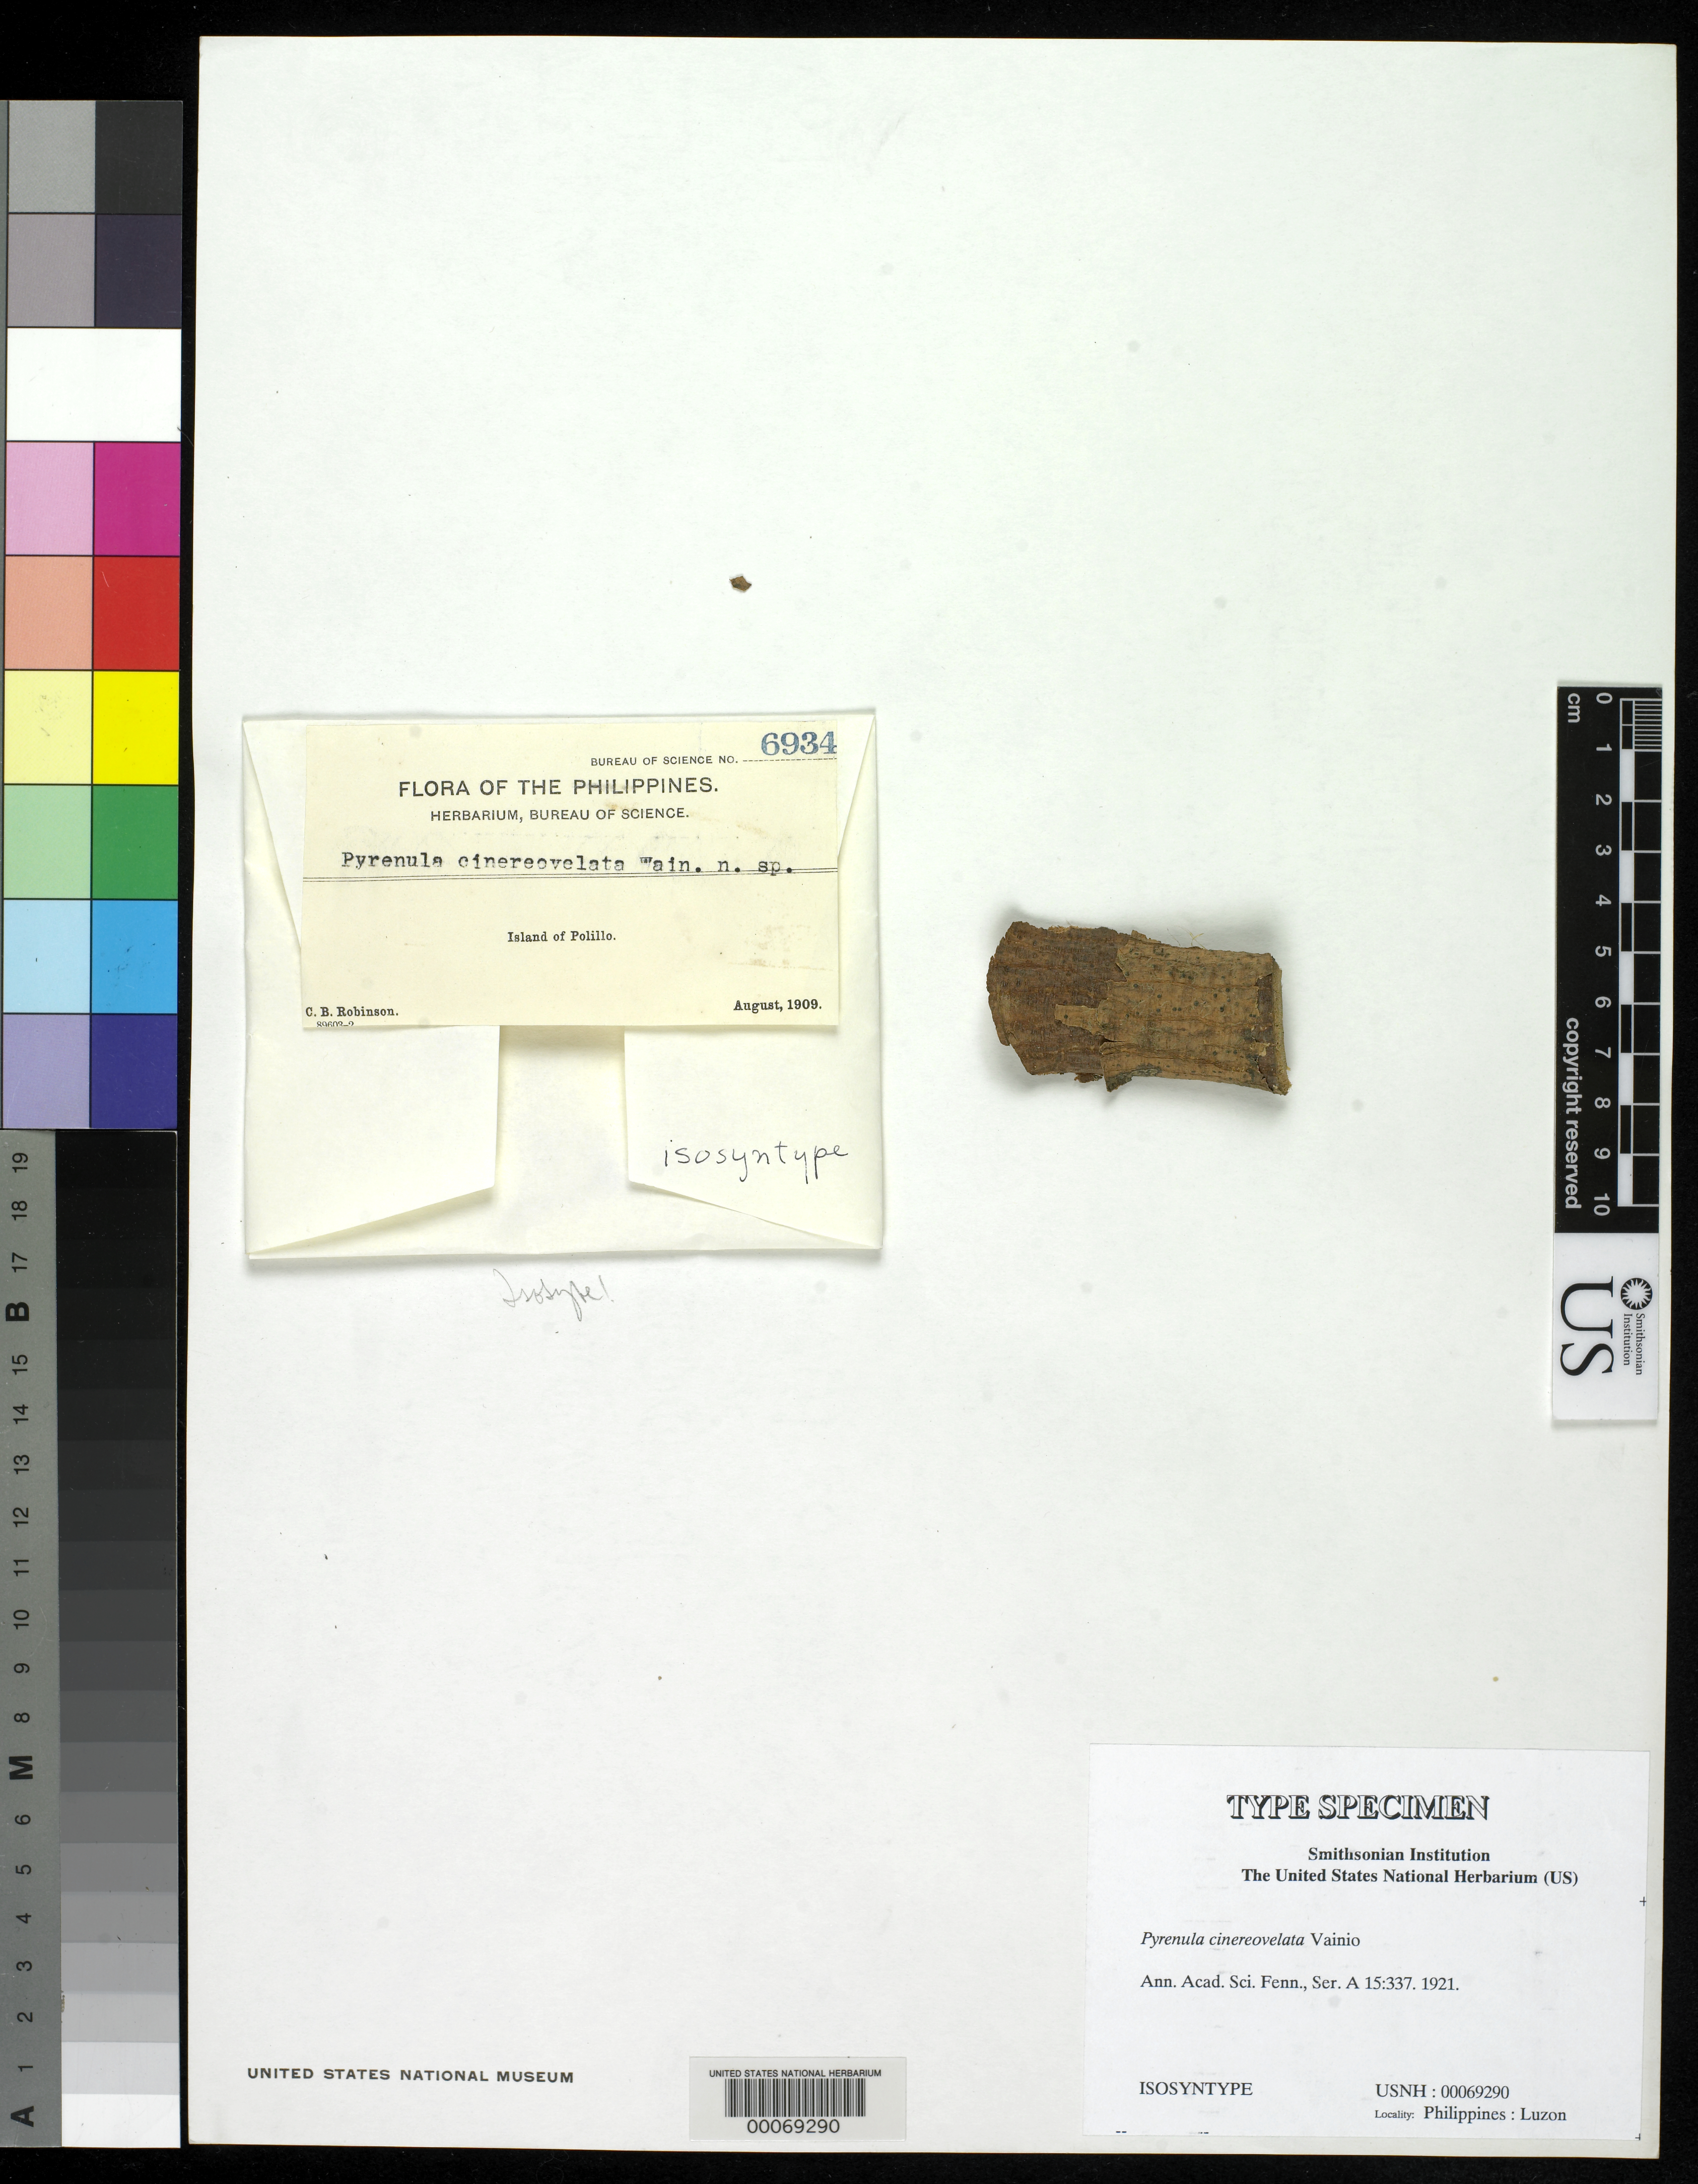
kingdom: Fungi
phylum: Ascomycota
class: Eurotiomycetes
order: Pyrenulales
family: Pyrenulaceae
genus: Pyrenula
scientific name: Pyrenula cinereovelata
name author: Vain.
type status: Isosyntype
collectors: C. Robinson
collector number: Bur. Sci. 6934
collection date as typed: Aug 1909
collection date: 1909-08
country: Philippines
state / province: Calabarzon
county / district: Quezon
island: Luzon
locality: Polillo Isl.